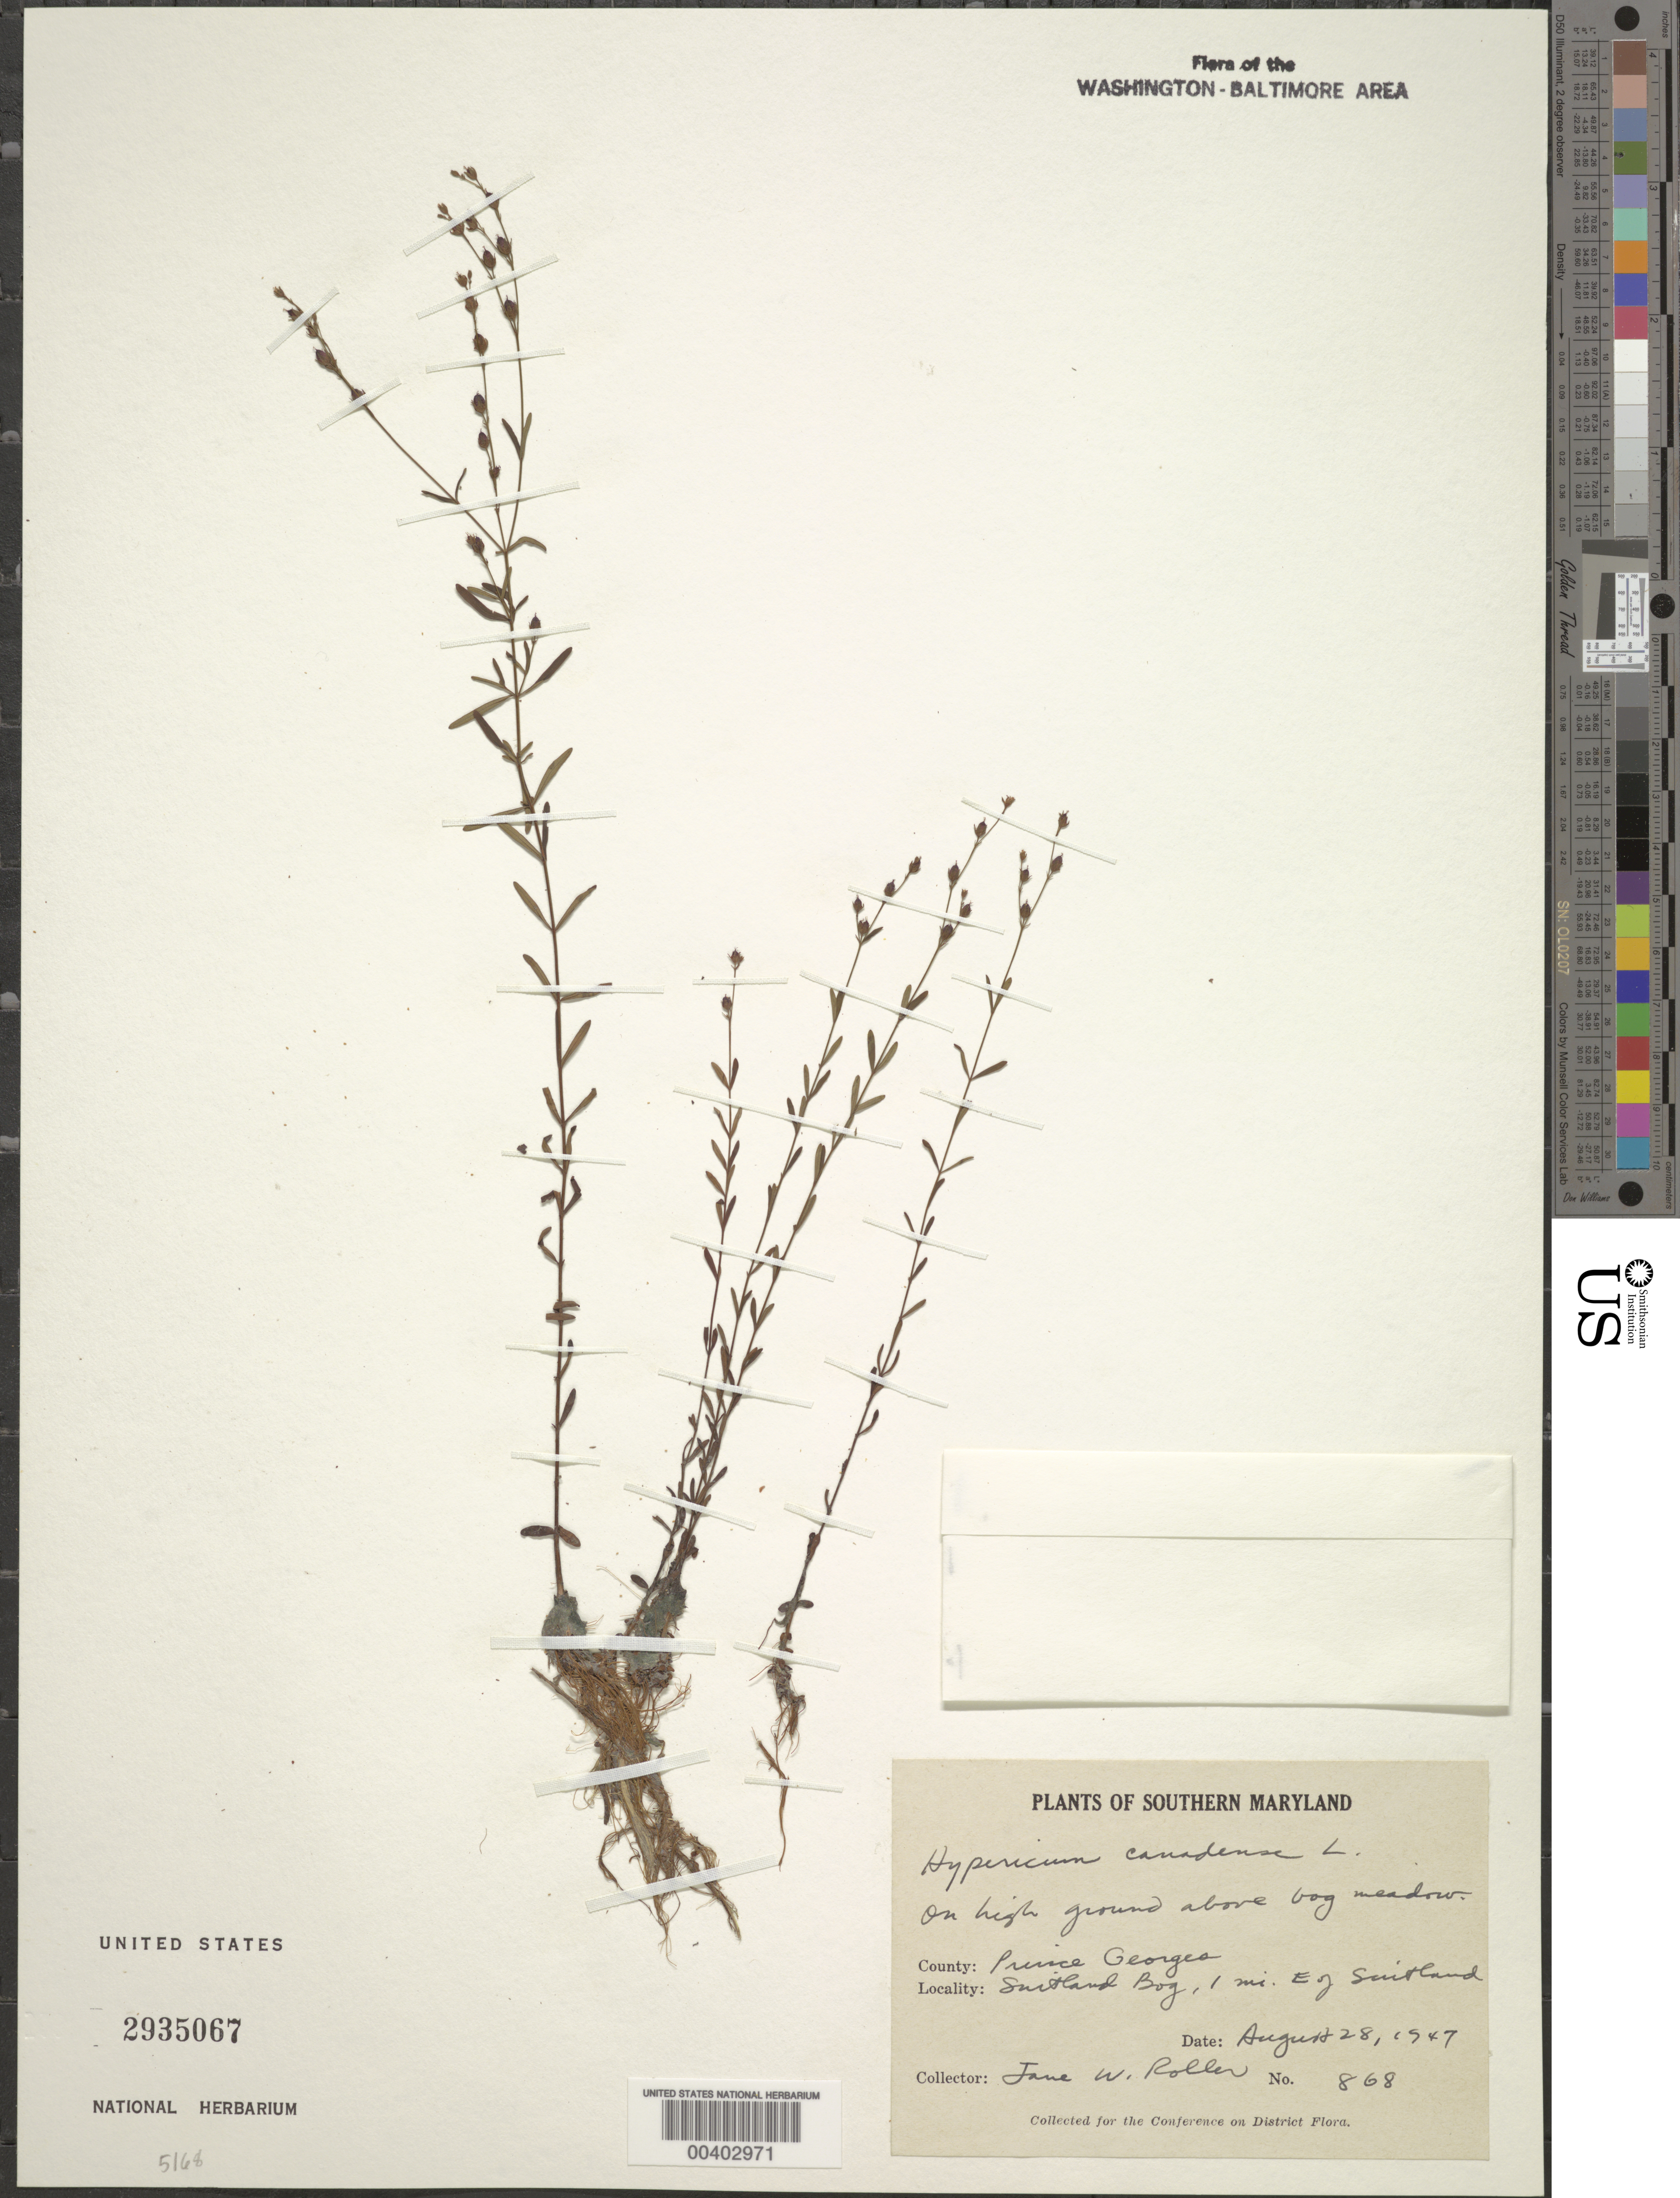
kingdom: Plantae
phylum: Tracheophyta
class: Magnoliopsida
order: Malpighiales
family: Hypericaceae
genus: Hypericum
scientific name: Hypericum canadense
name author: L.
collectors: J. W. Roller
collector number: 868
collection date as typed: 28 Aug 1947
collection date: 1947-08-28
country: United States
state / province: Maryland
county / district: Prince George's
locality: Suitland Bog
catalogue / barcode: US 2935067